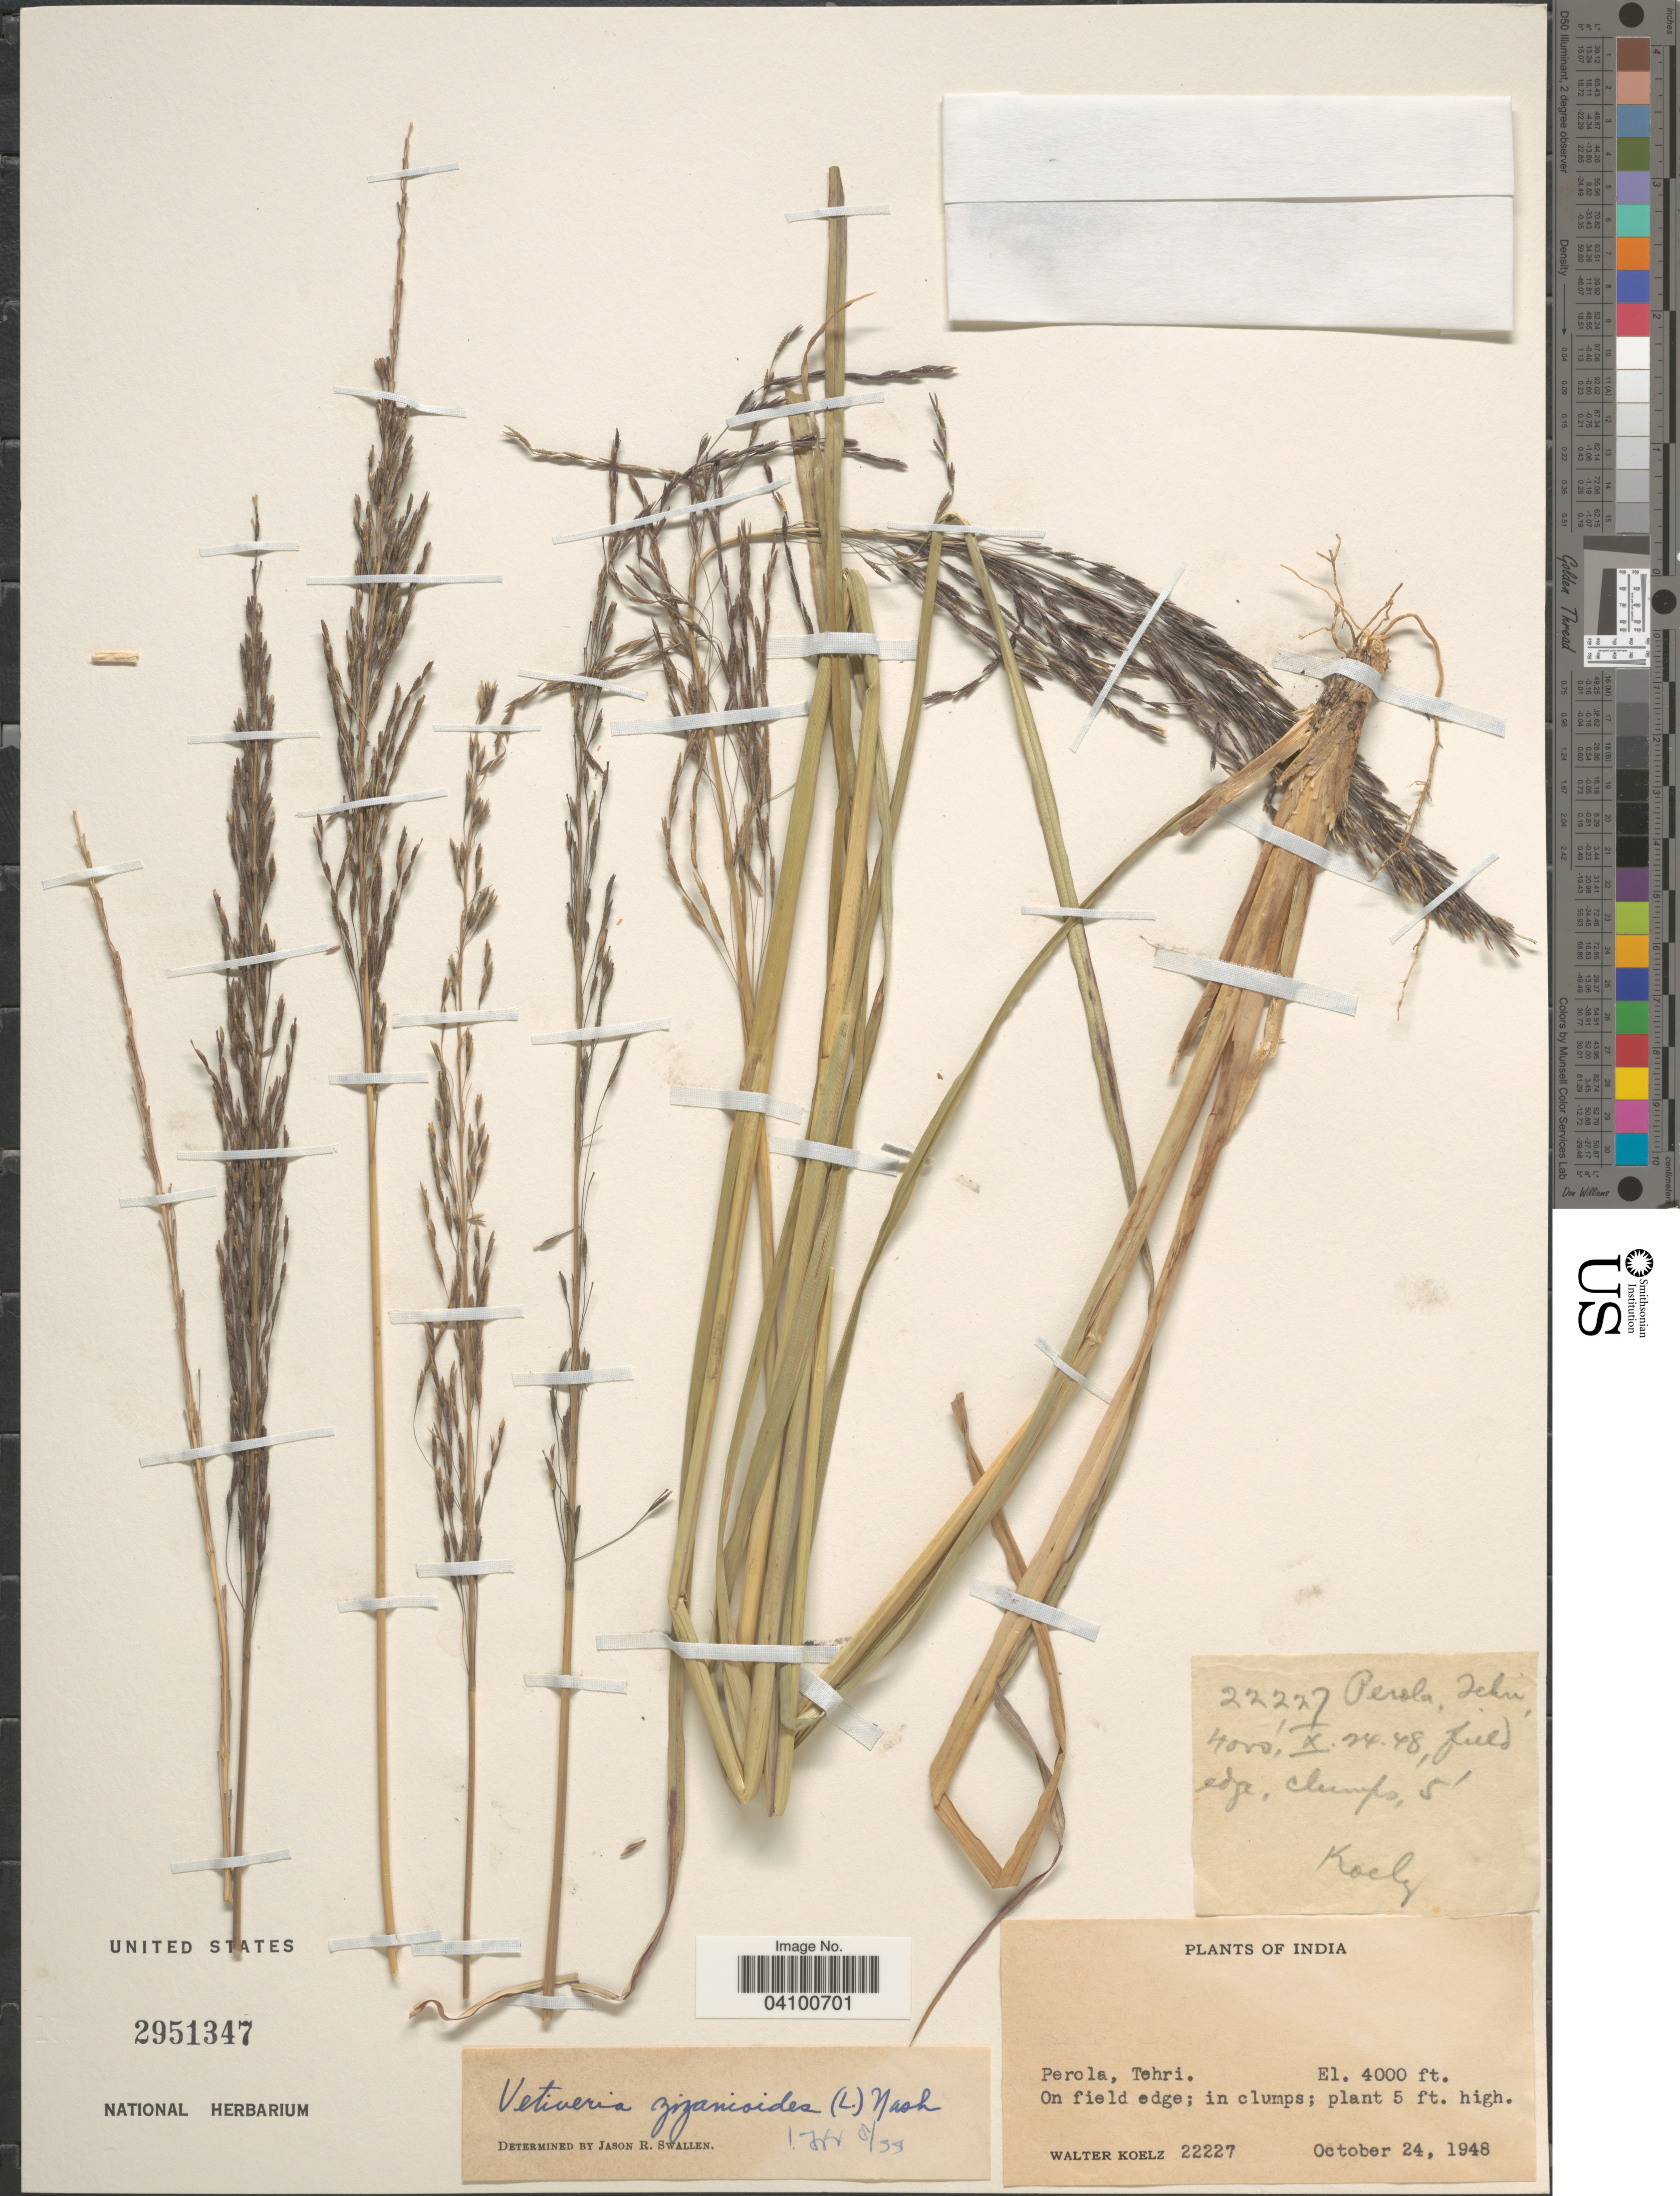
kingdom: Plantae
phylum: Tracheophyta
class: Liliopsida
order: Poales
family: Poaceae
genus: Chrysopogon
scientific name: Chrysopogon zizanioides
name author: (L.) Roberty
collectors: W. N. Koelz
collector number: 22227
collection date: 1948-10-24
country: India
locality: Perola, Tehri.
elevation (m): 1219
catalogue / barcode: US 2951347